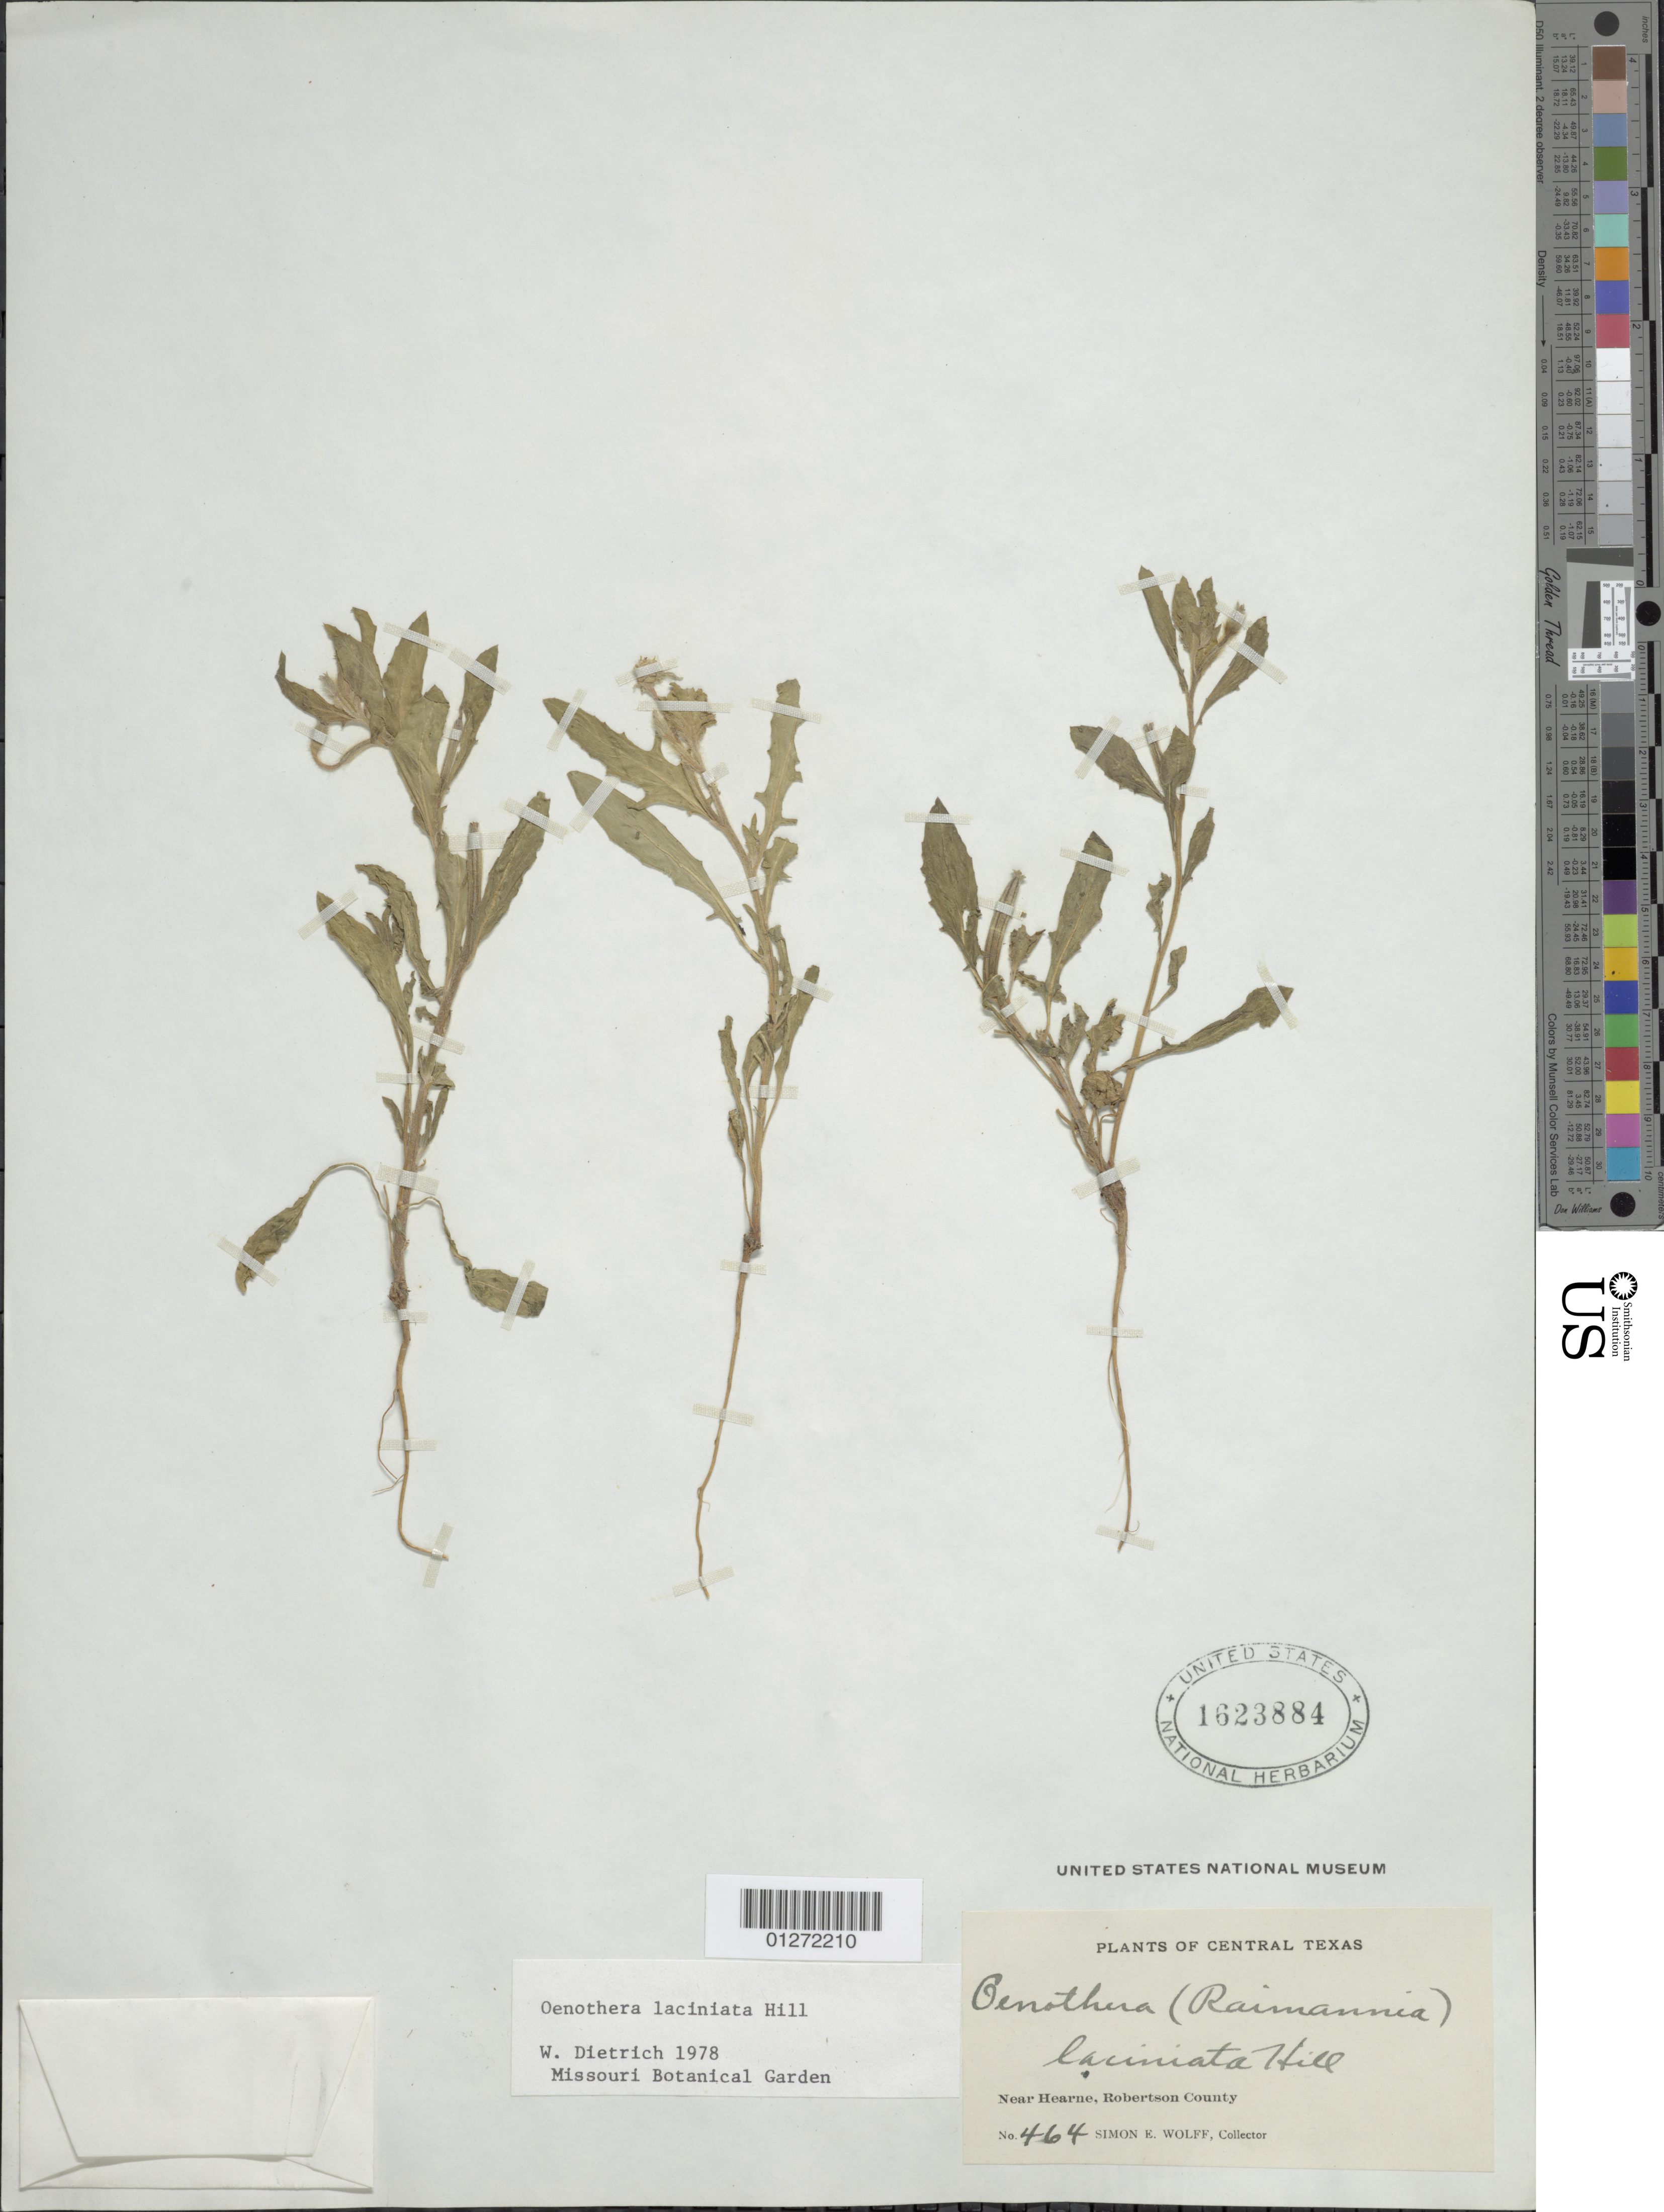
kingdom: Plantae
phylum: Tracheophyta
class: Magnoliopsida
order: Myrtales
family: Onagraceae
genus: Oenothera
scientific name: Oenothera laciniata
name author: Hill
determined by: Dietrich, W.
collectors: S. E. Wolff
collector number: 464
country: United States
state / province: Texas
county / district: Robertson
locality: Near Hearne.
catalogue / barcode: US 1623884